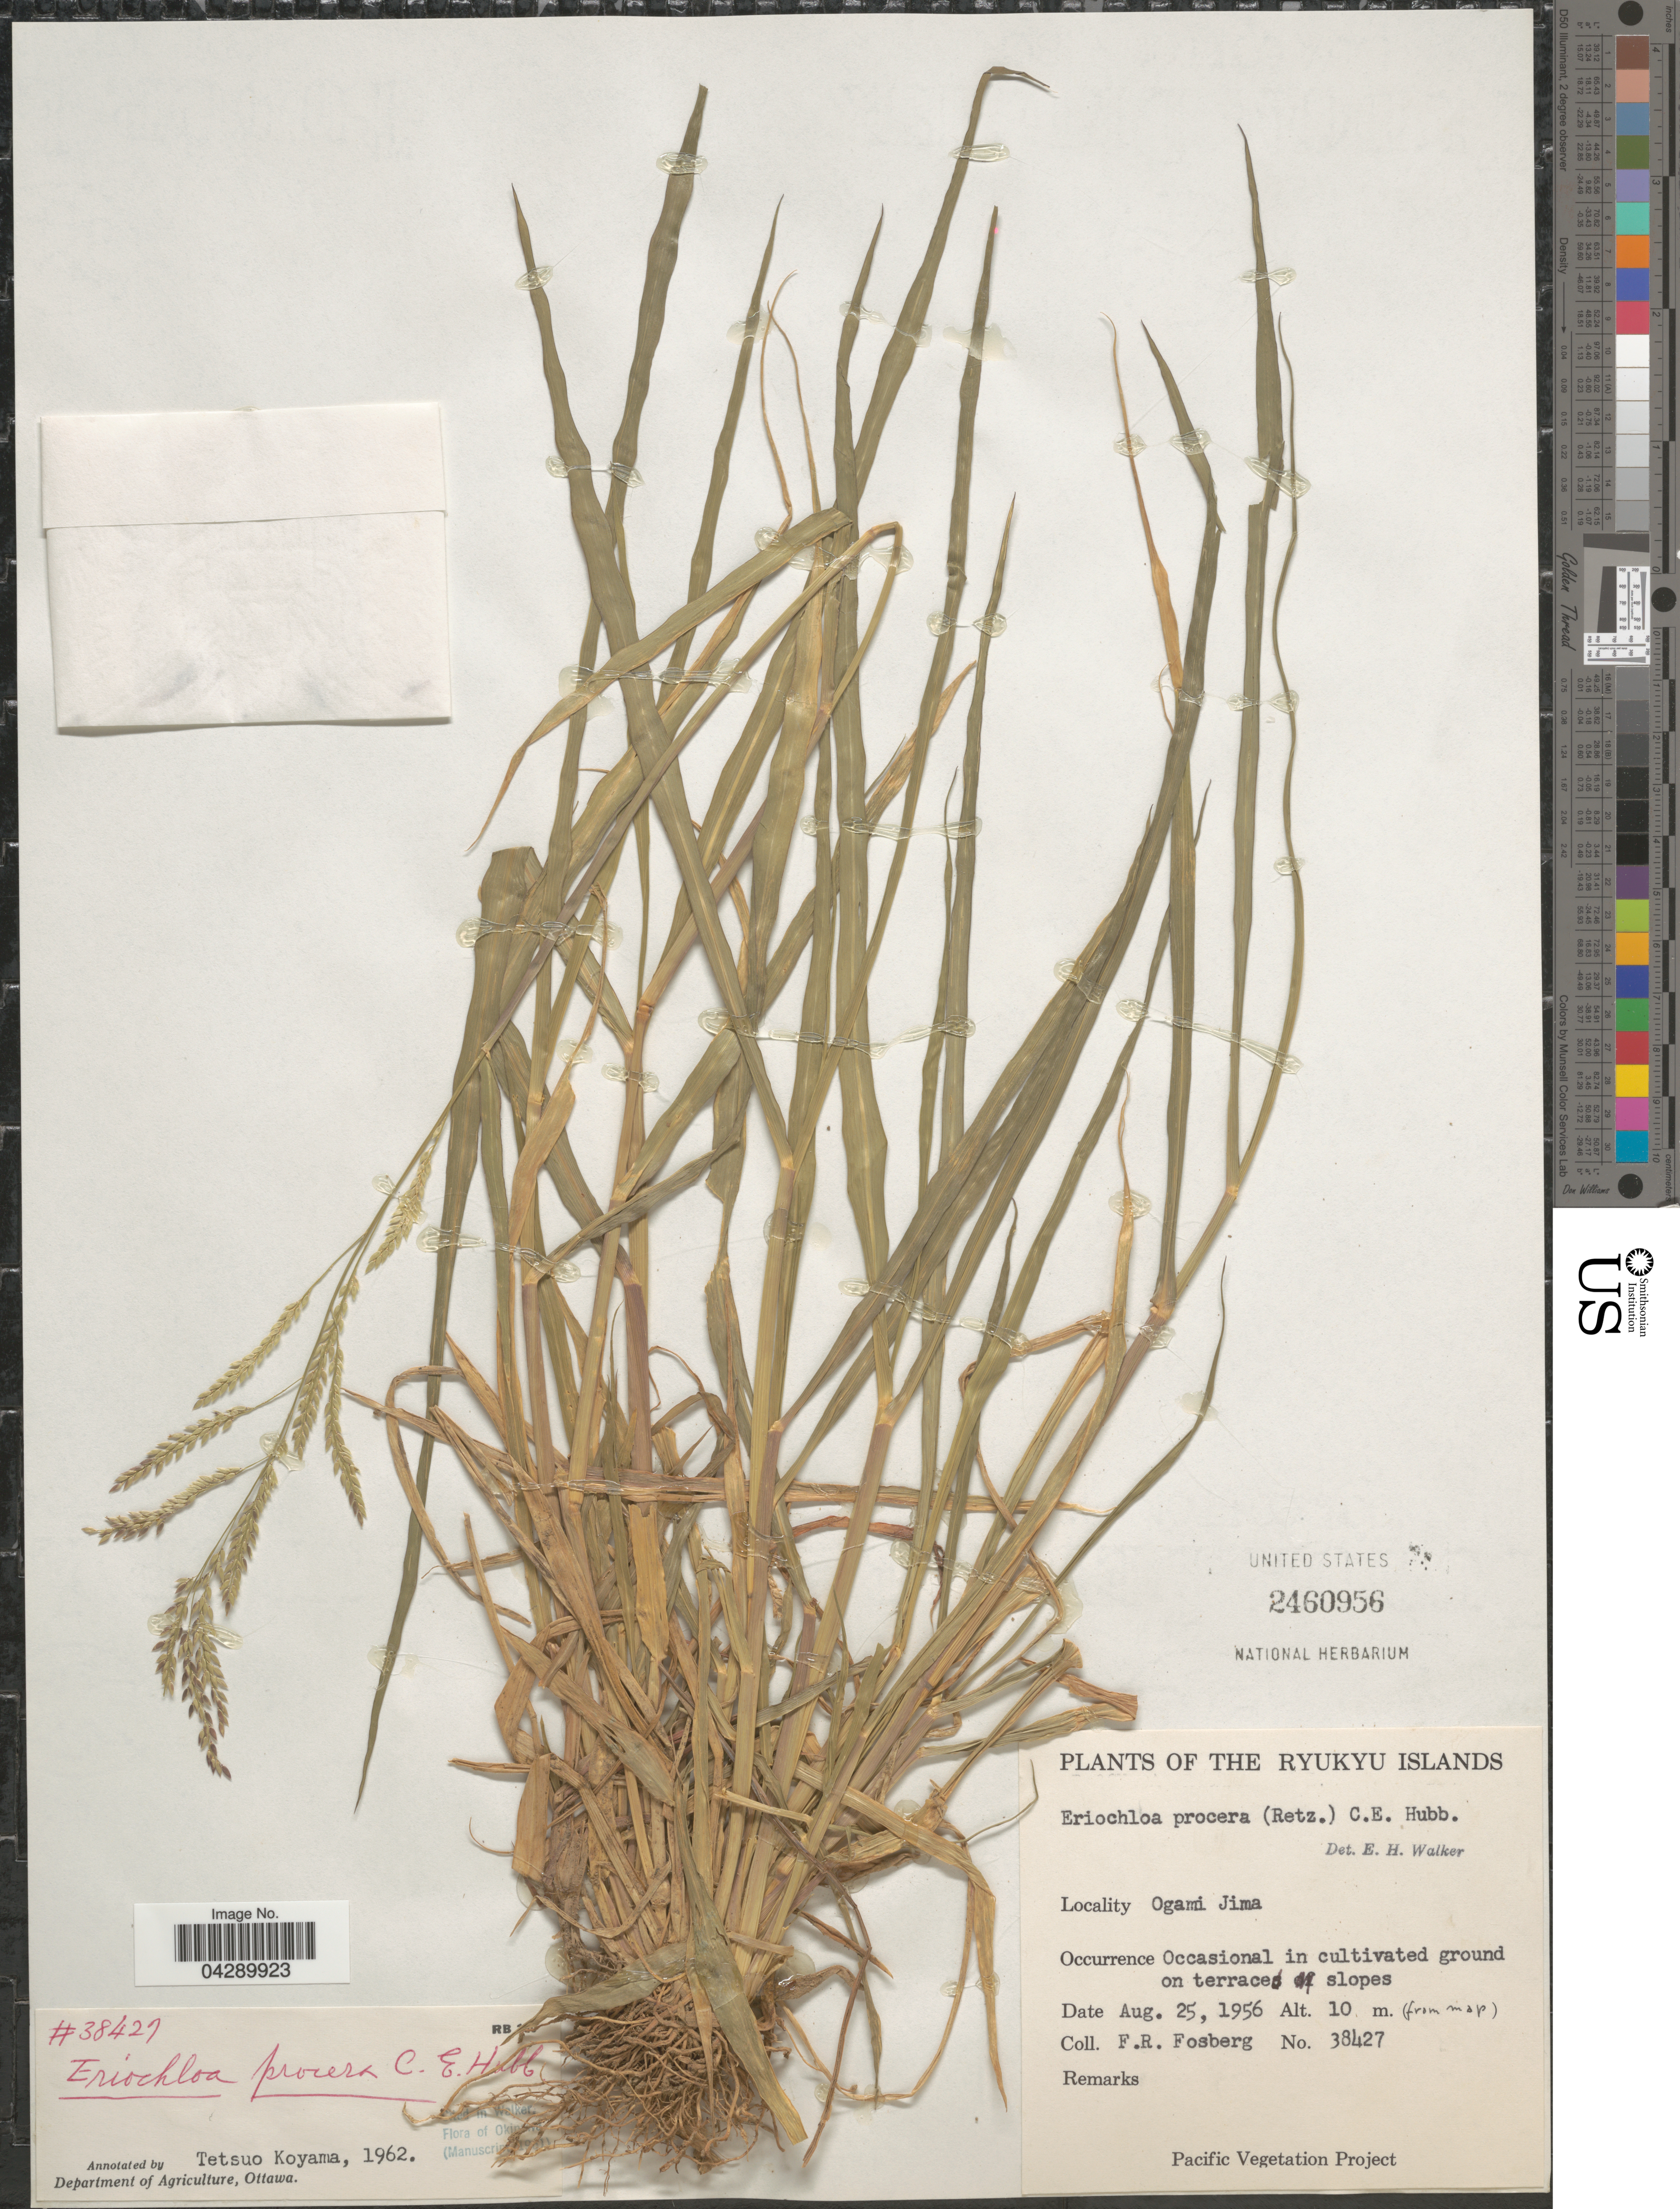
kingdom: Plantae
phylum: Tracheophyta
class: Liliopsida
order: Poales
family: Poaceae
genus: Eriochloa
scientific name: Eriochloa procera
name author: (Retz.) C.E. Hubb.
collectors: F. R. Fosberg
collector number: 38427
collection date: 1956-08-25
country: Japan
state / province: Okinawa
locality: The Ryukyu Islands. Ogami Jima.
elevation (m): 10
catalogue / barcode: US 2460956